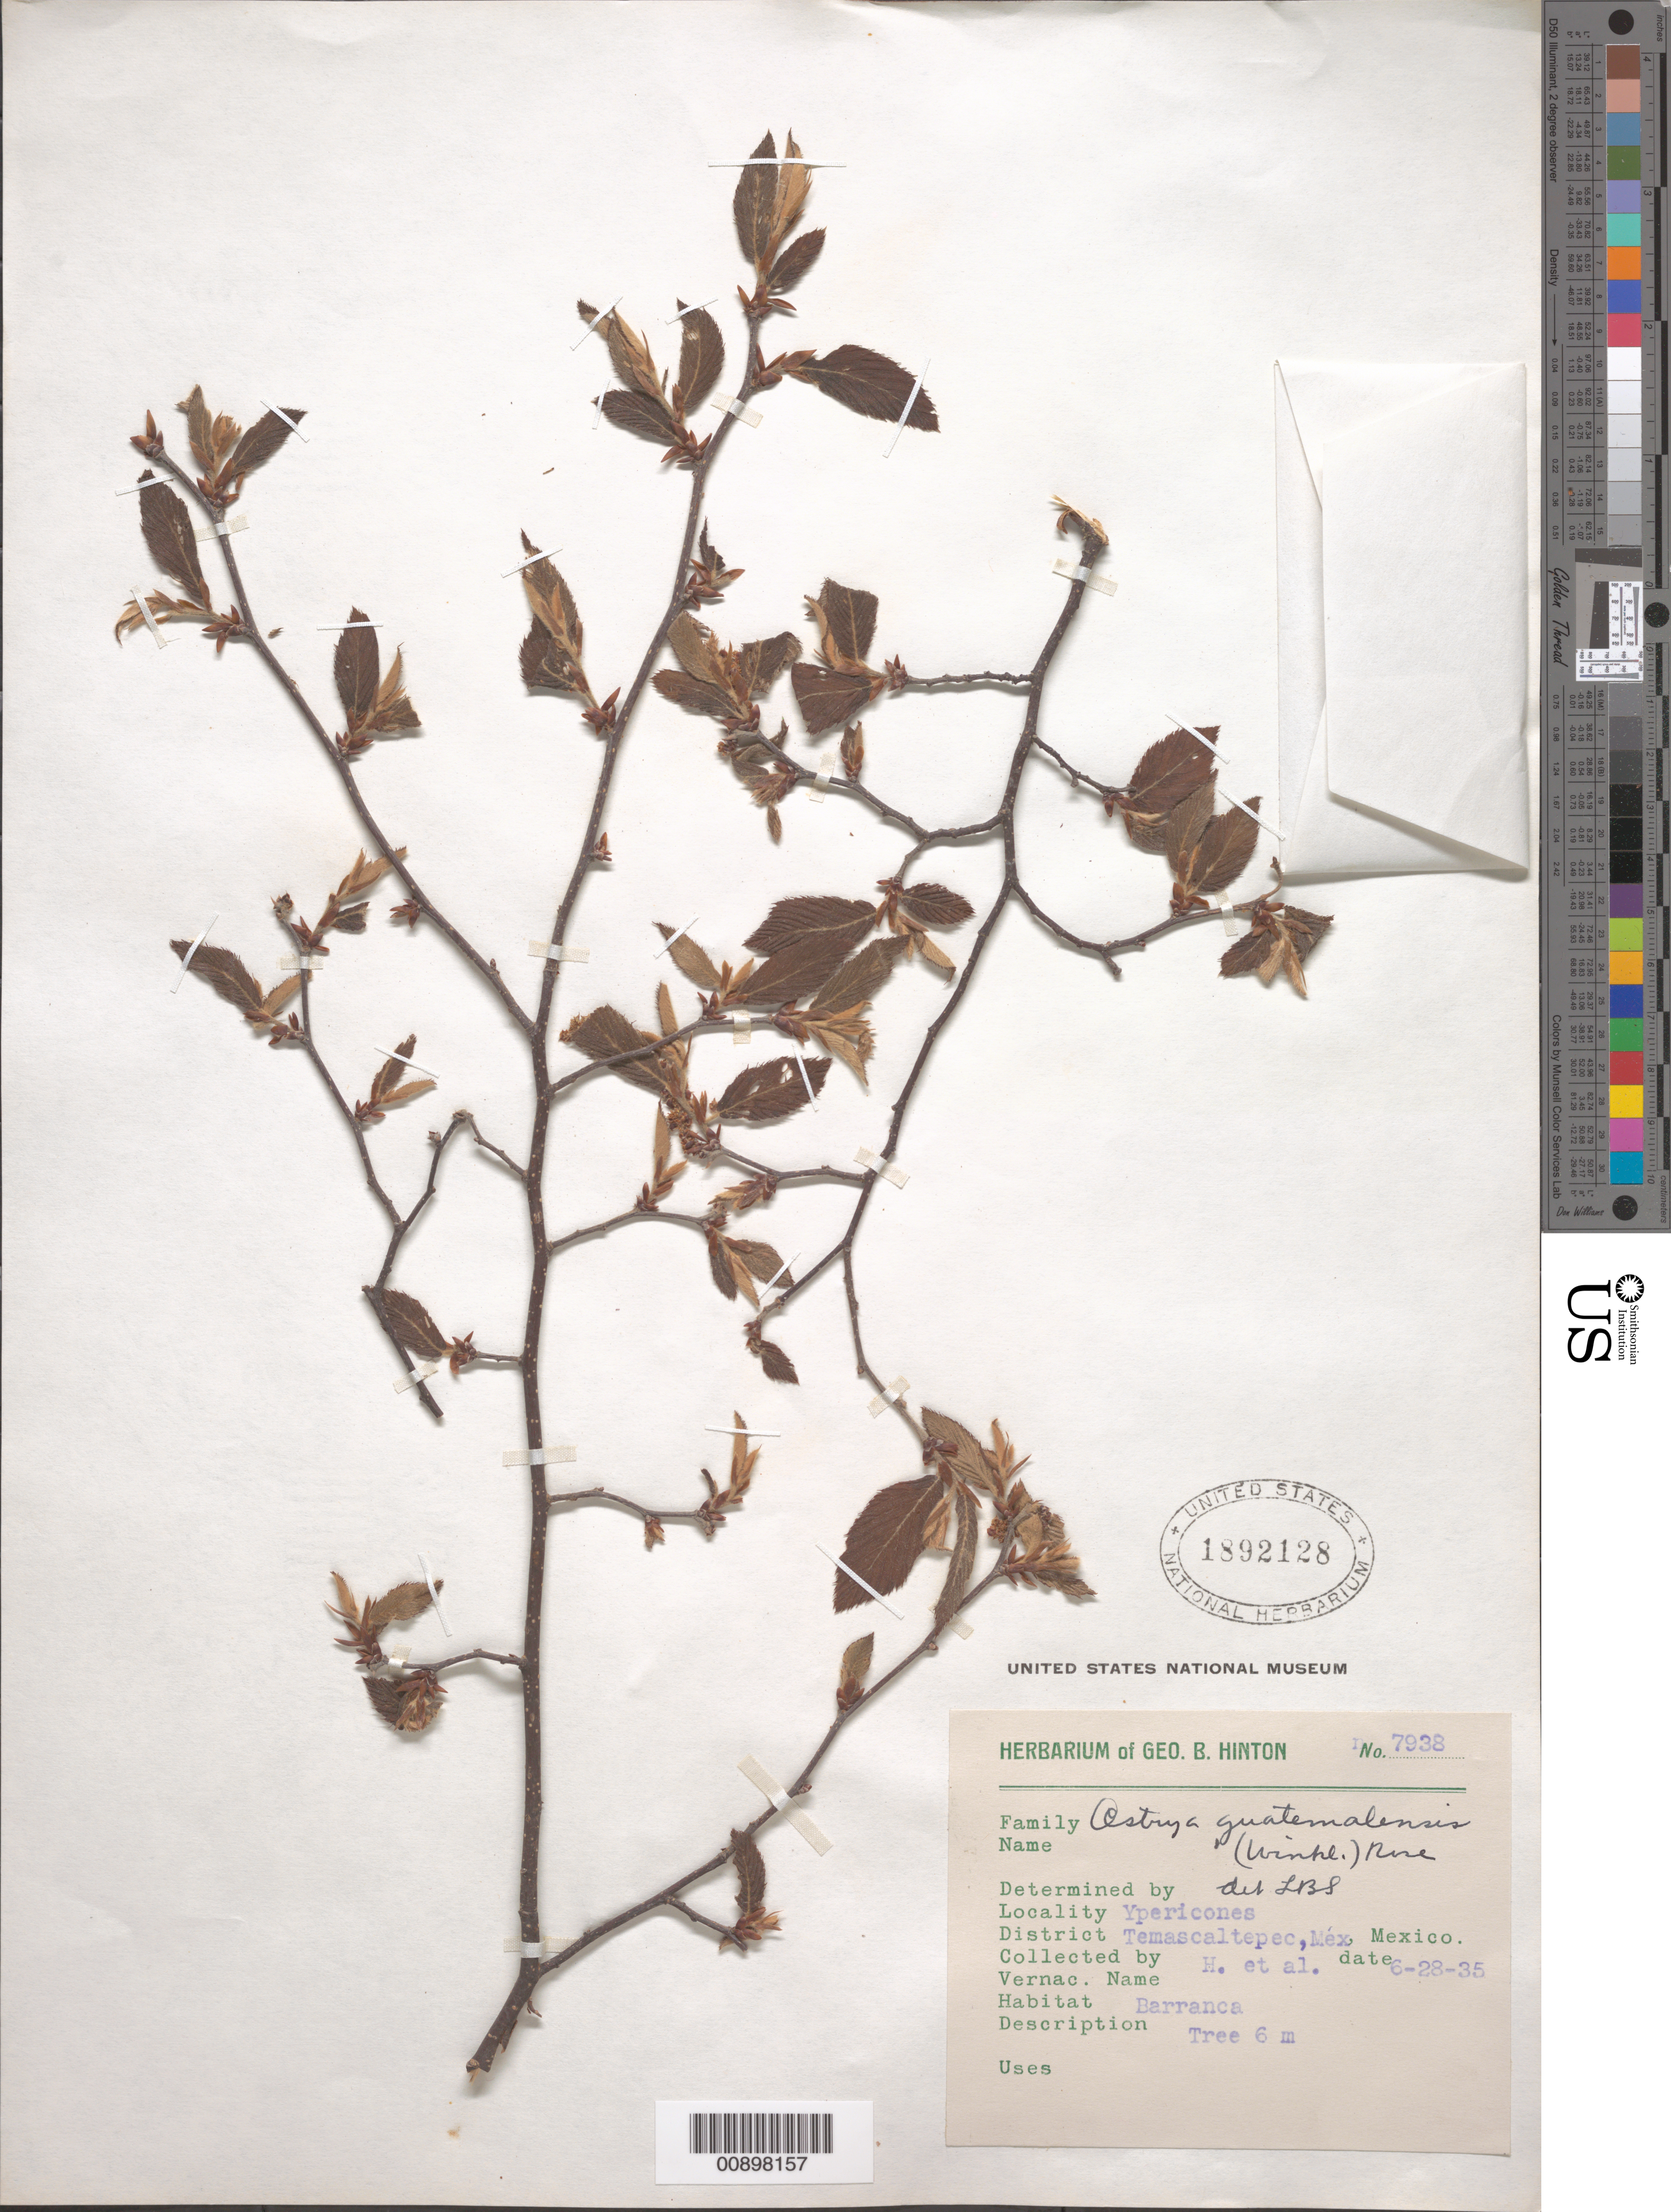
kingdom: Plantae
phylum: Tracheophyta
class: Magnoliopsida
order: Fagales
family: Betulaceae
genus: Ostrya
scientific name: Ostrya guatemalensis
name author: (H.J.P. Winkl.) Rose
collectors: G. B. Hinton & et al.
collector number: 7938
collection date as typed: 28 Jun 1935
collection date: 1935-06-28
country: Mexico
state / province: México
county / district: Temascaltepec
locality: Ypericones, District Temascaltepec, State of México.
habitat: Barranca.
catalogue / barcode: US 1892128